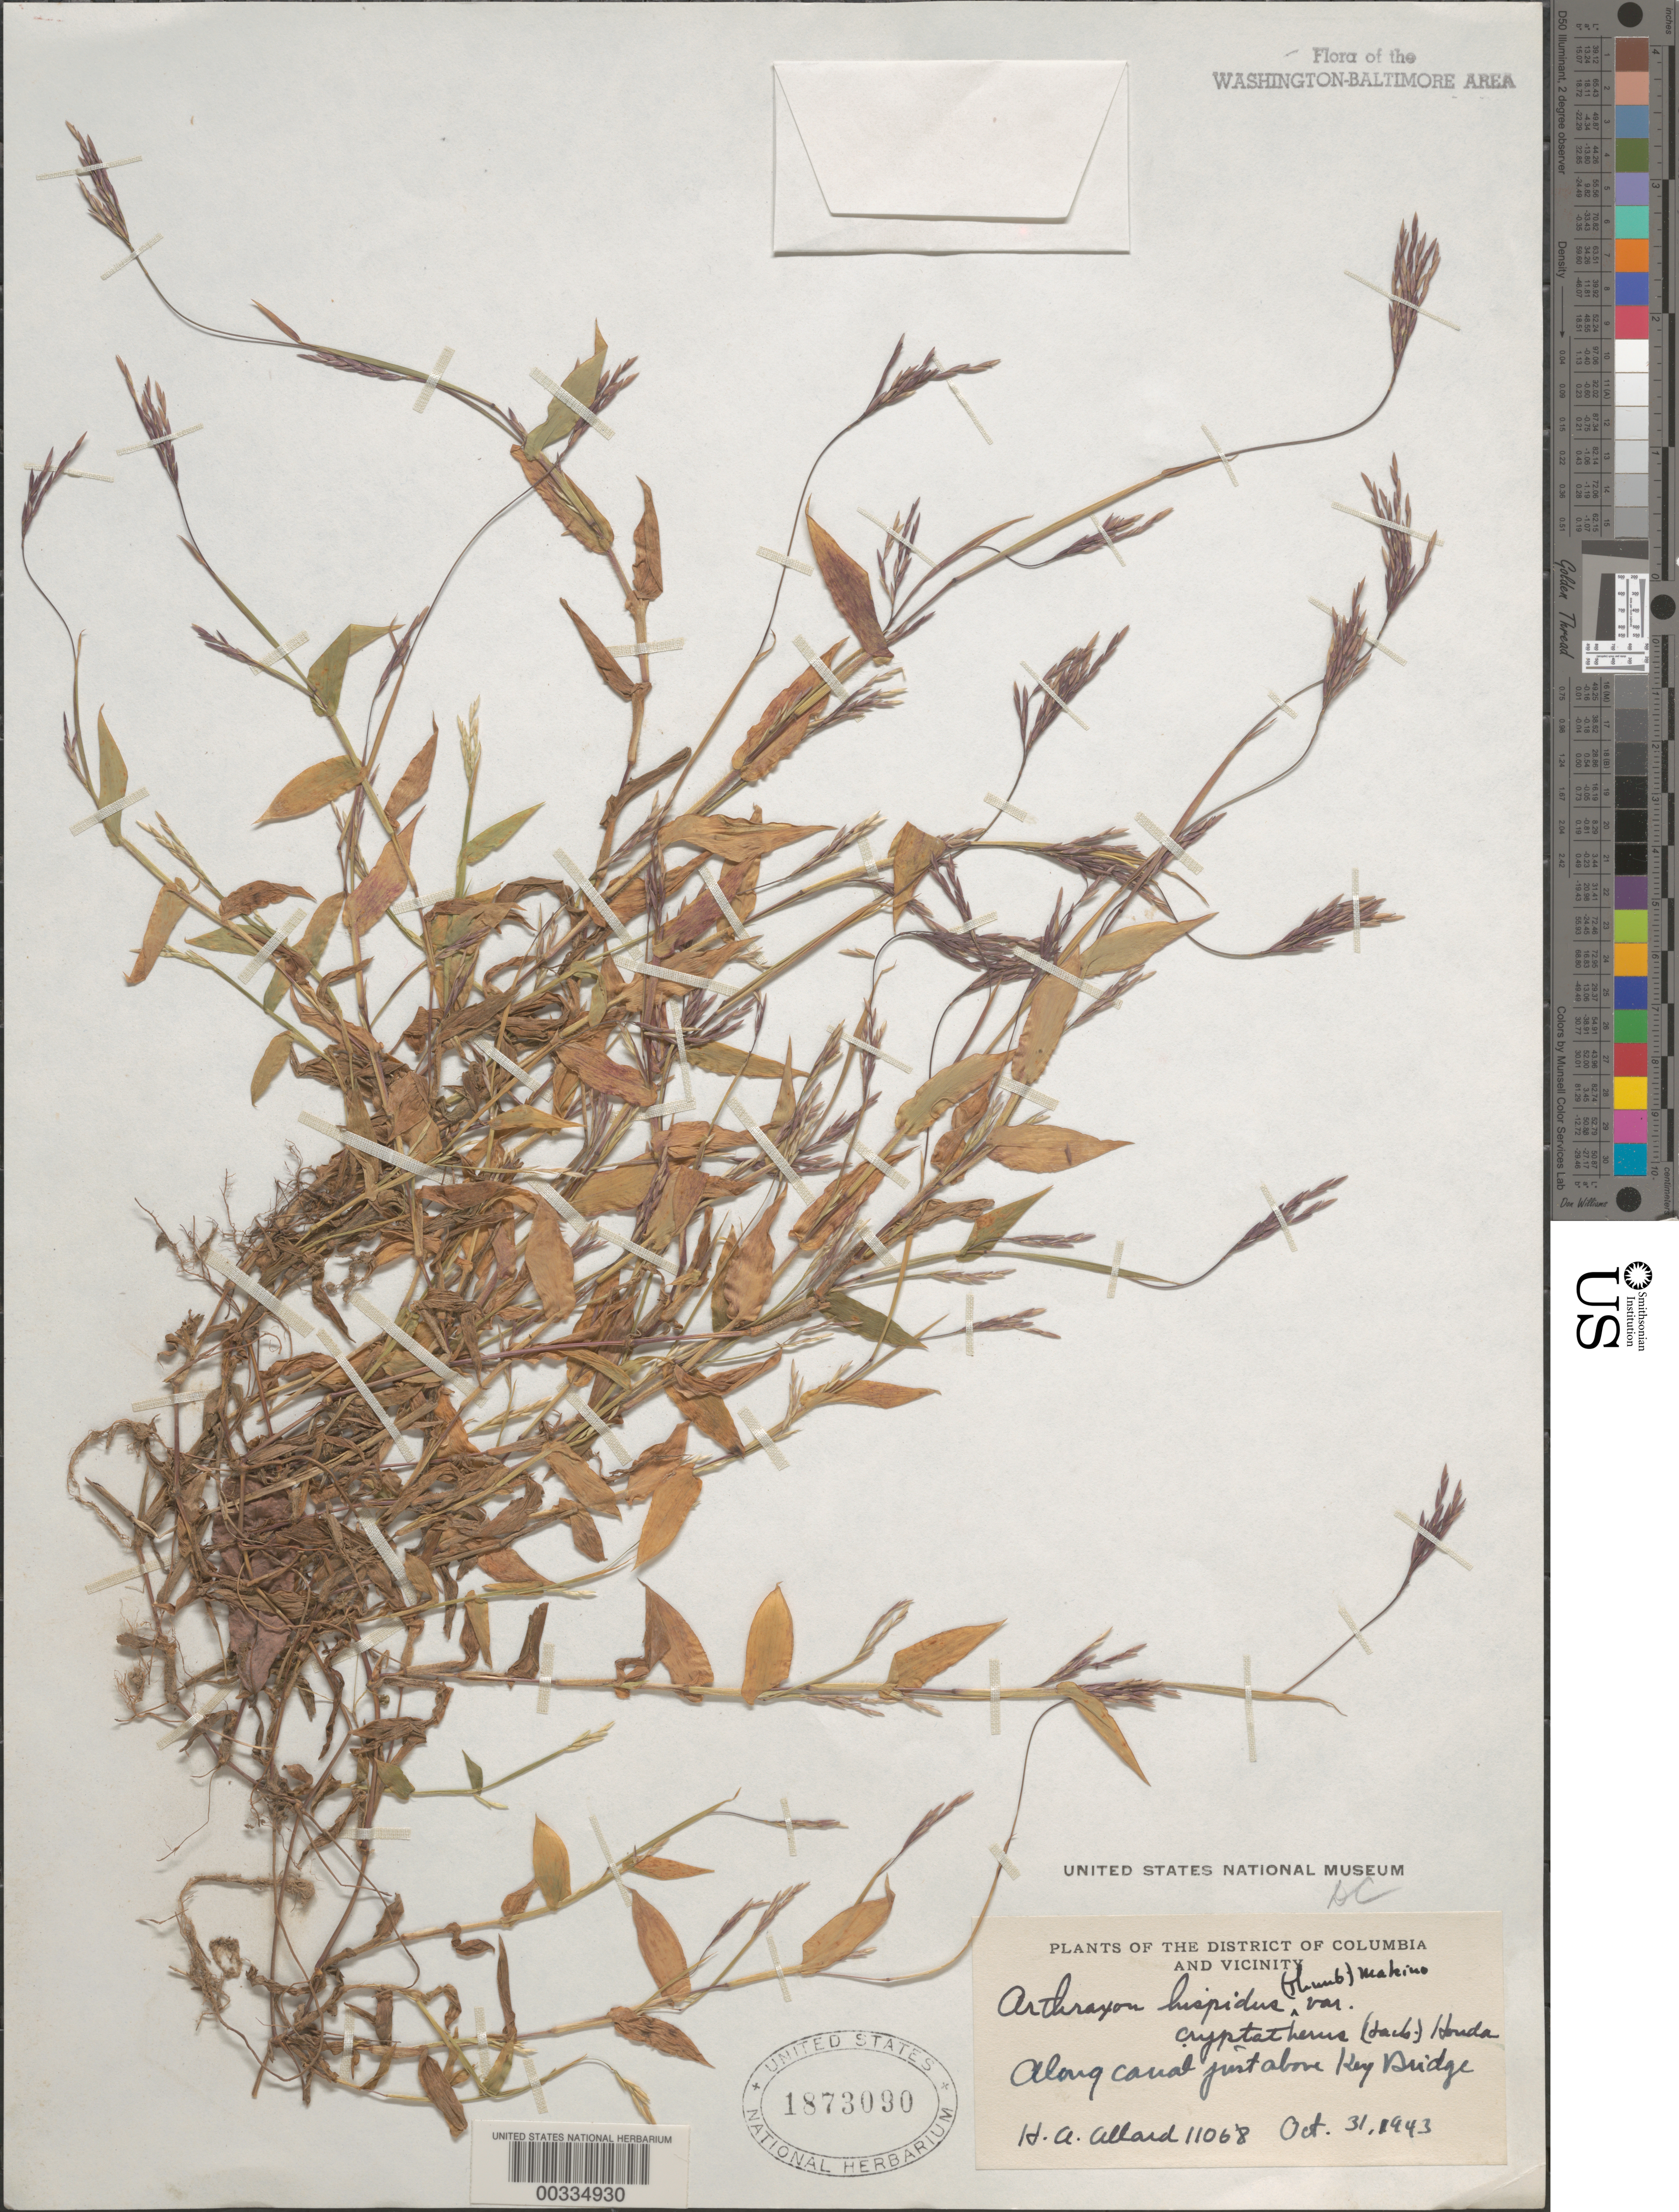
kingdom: Plantae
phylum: Tracheophyta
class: Liliopsida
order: Poales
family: Poaceae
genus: Arthraxon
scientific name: Arthraxon hispidus var. cryptatherus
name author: (Hack.) Honda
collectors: H. A. Allard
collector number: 11068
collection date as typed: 31 Oct 1943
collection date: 1943-10-31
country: United States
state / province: District of Columbia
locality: Canal above Key Bridge C. and O. Canal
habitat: Along canal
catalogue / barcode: US 1873090